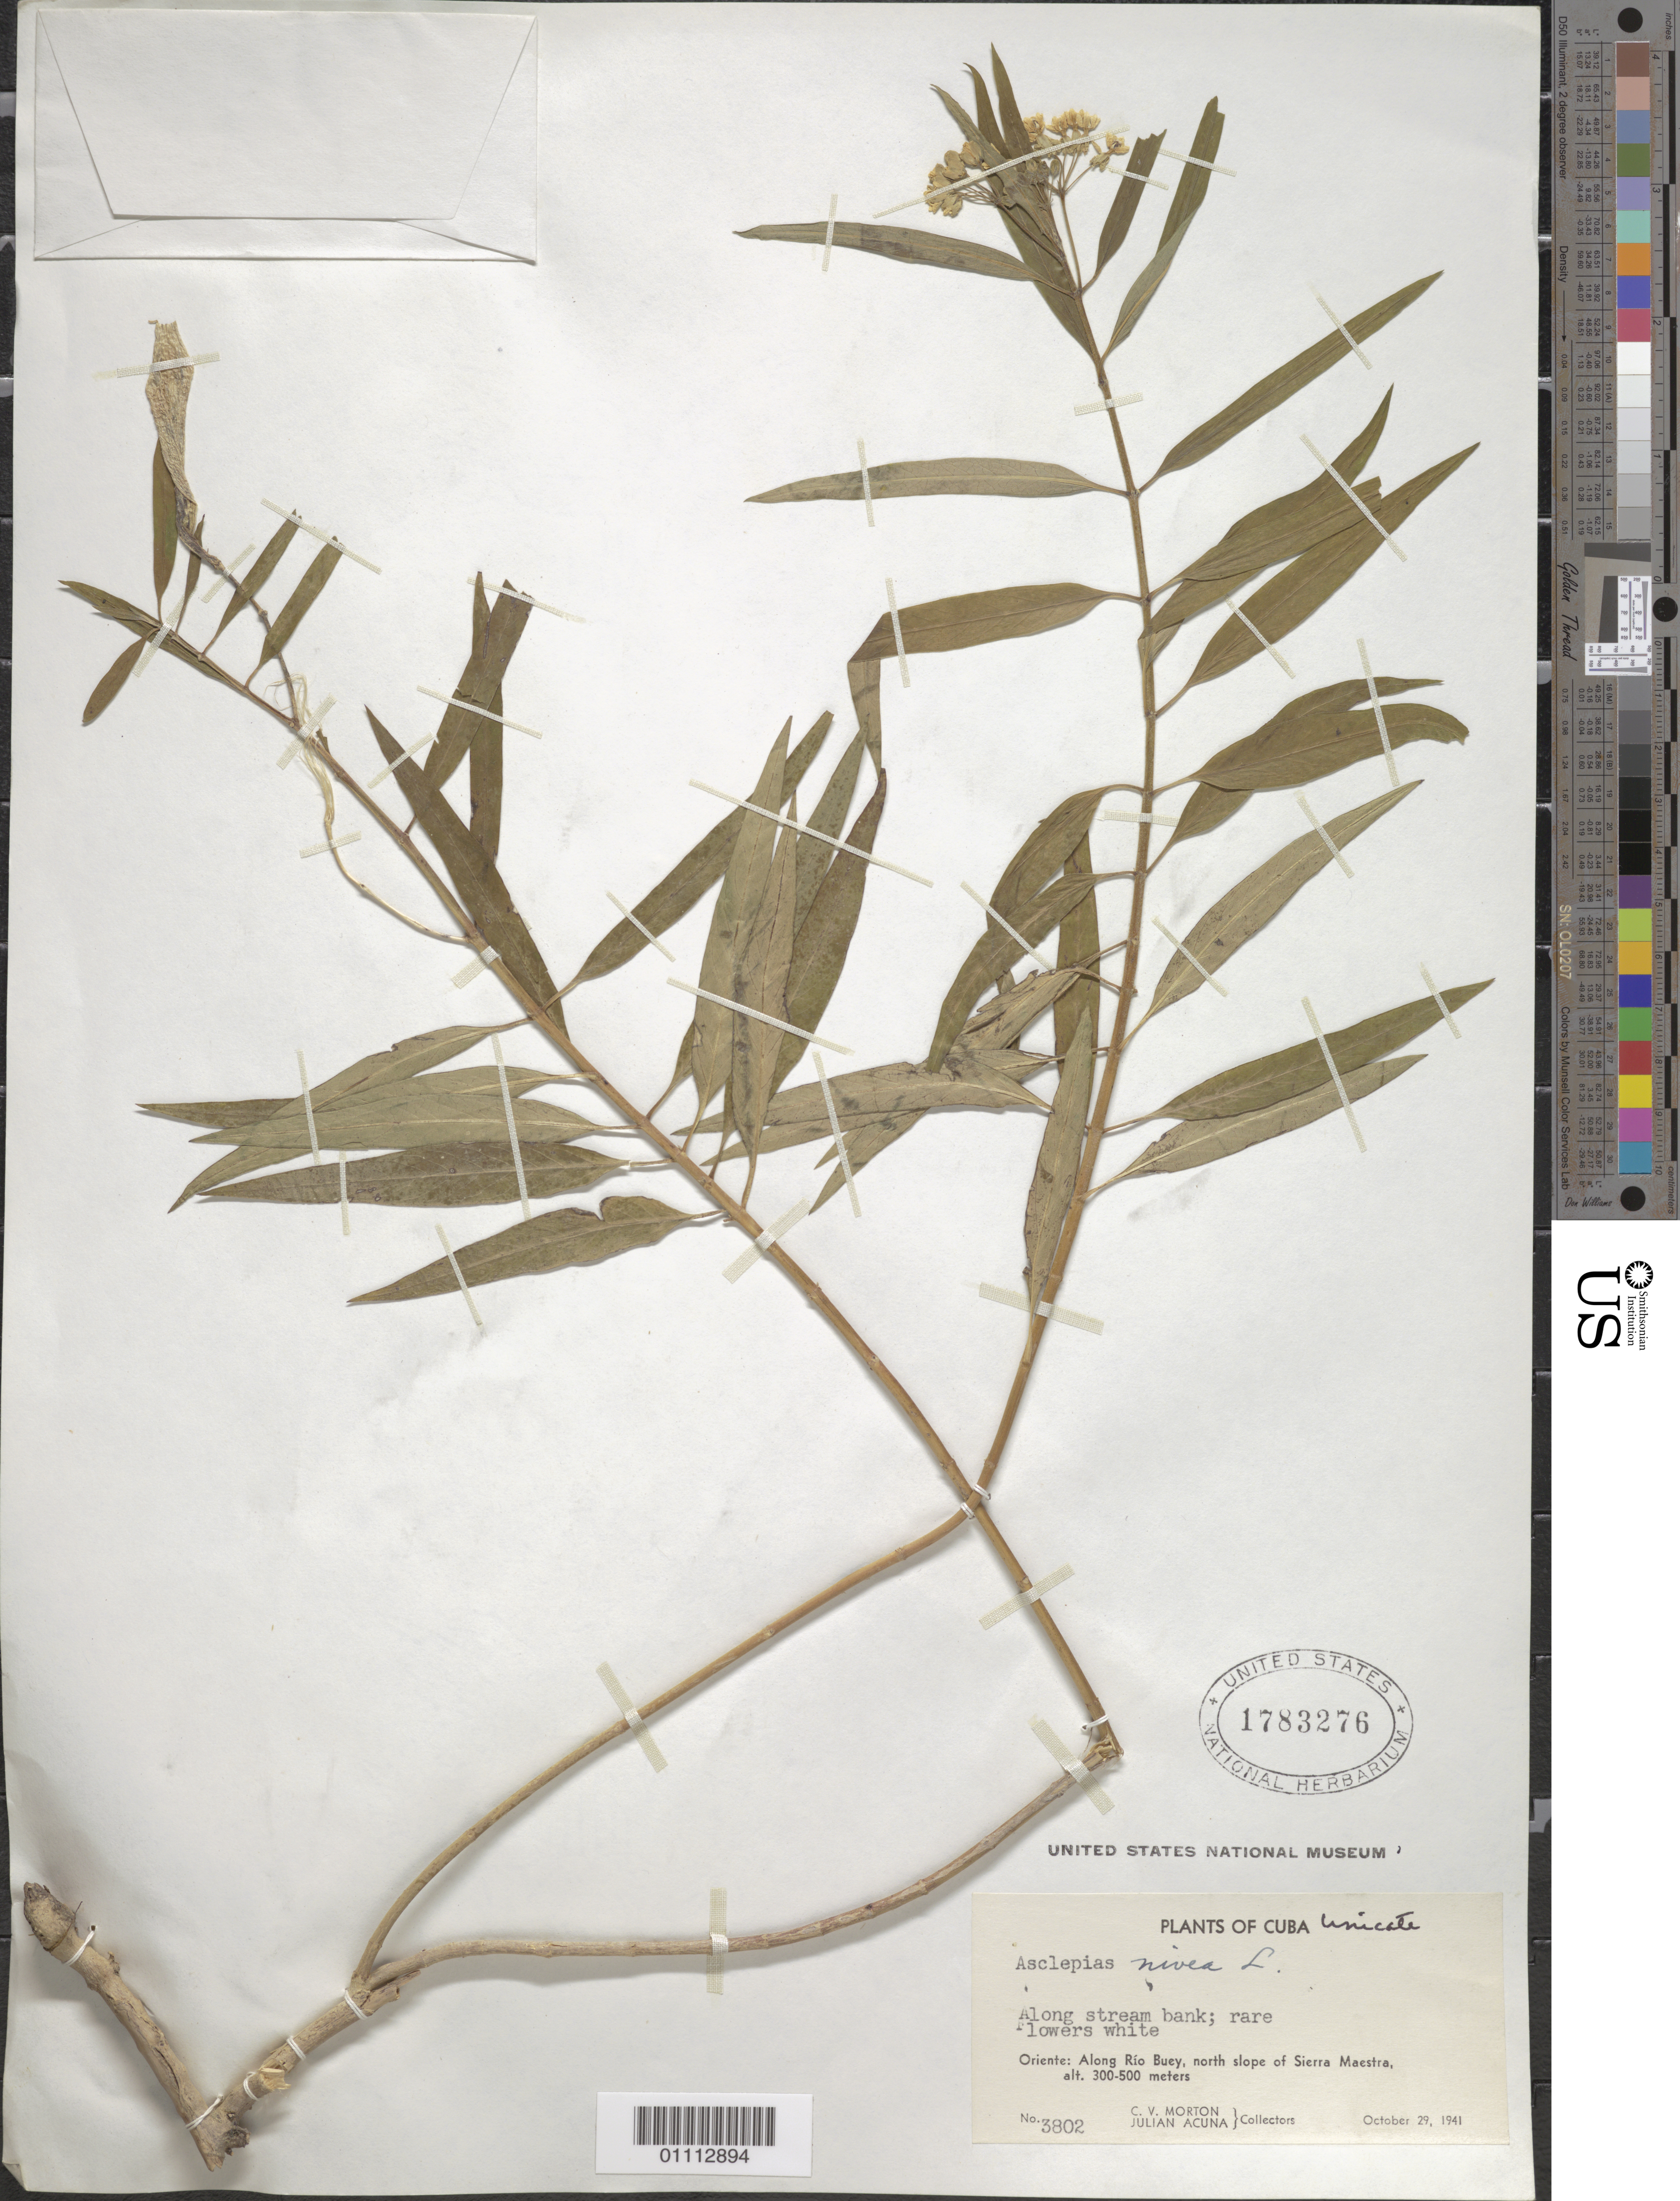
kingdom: Plantae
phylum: Tracheophyta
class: Magnoliopsida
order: Gentianales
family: Apocynaceae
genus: Asclepias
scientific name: Asclepias nivea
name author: L.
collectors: C. V. Morton & J. Acuña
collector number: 3802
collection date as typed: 29 Oct 1941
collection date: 1941-10-29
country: Cuba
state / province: Santiago de Cuba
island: Cuba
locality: Along Rio Buey, N slope of Sierra Maestra Along stream bank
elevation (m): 300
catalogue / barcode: US 1783276